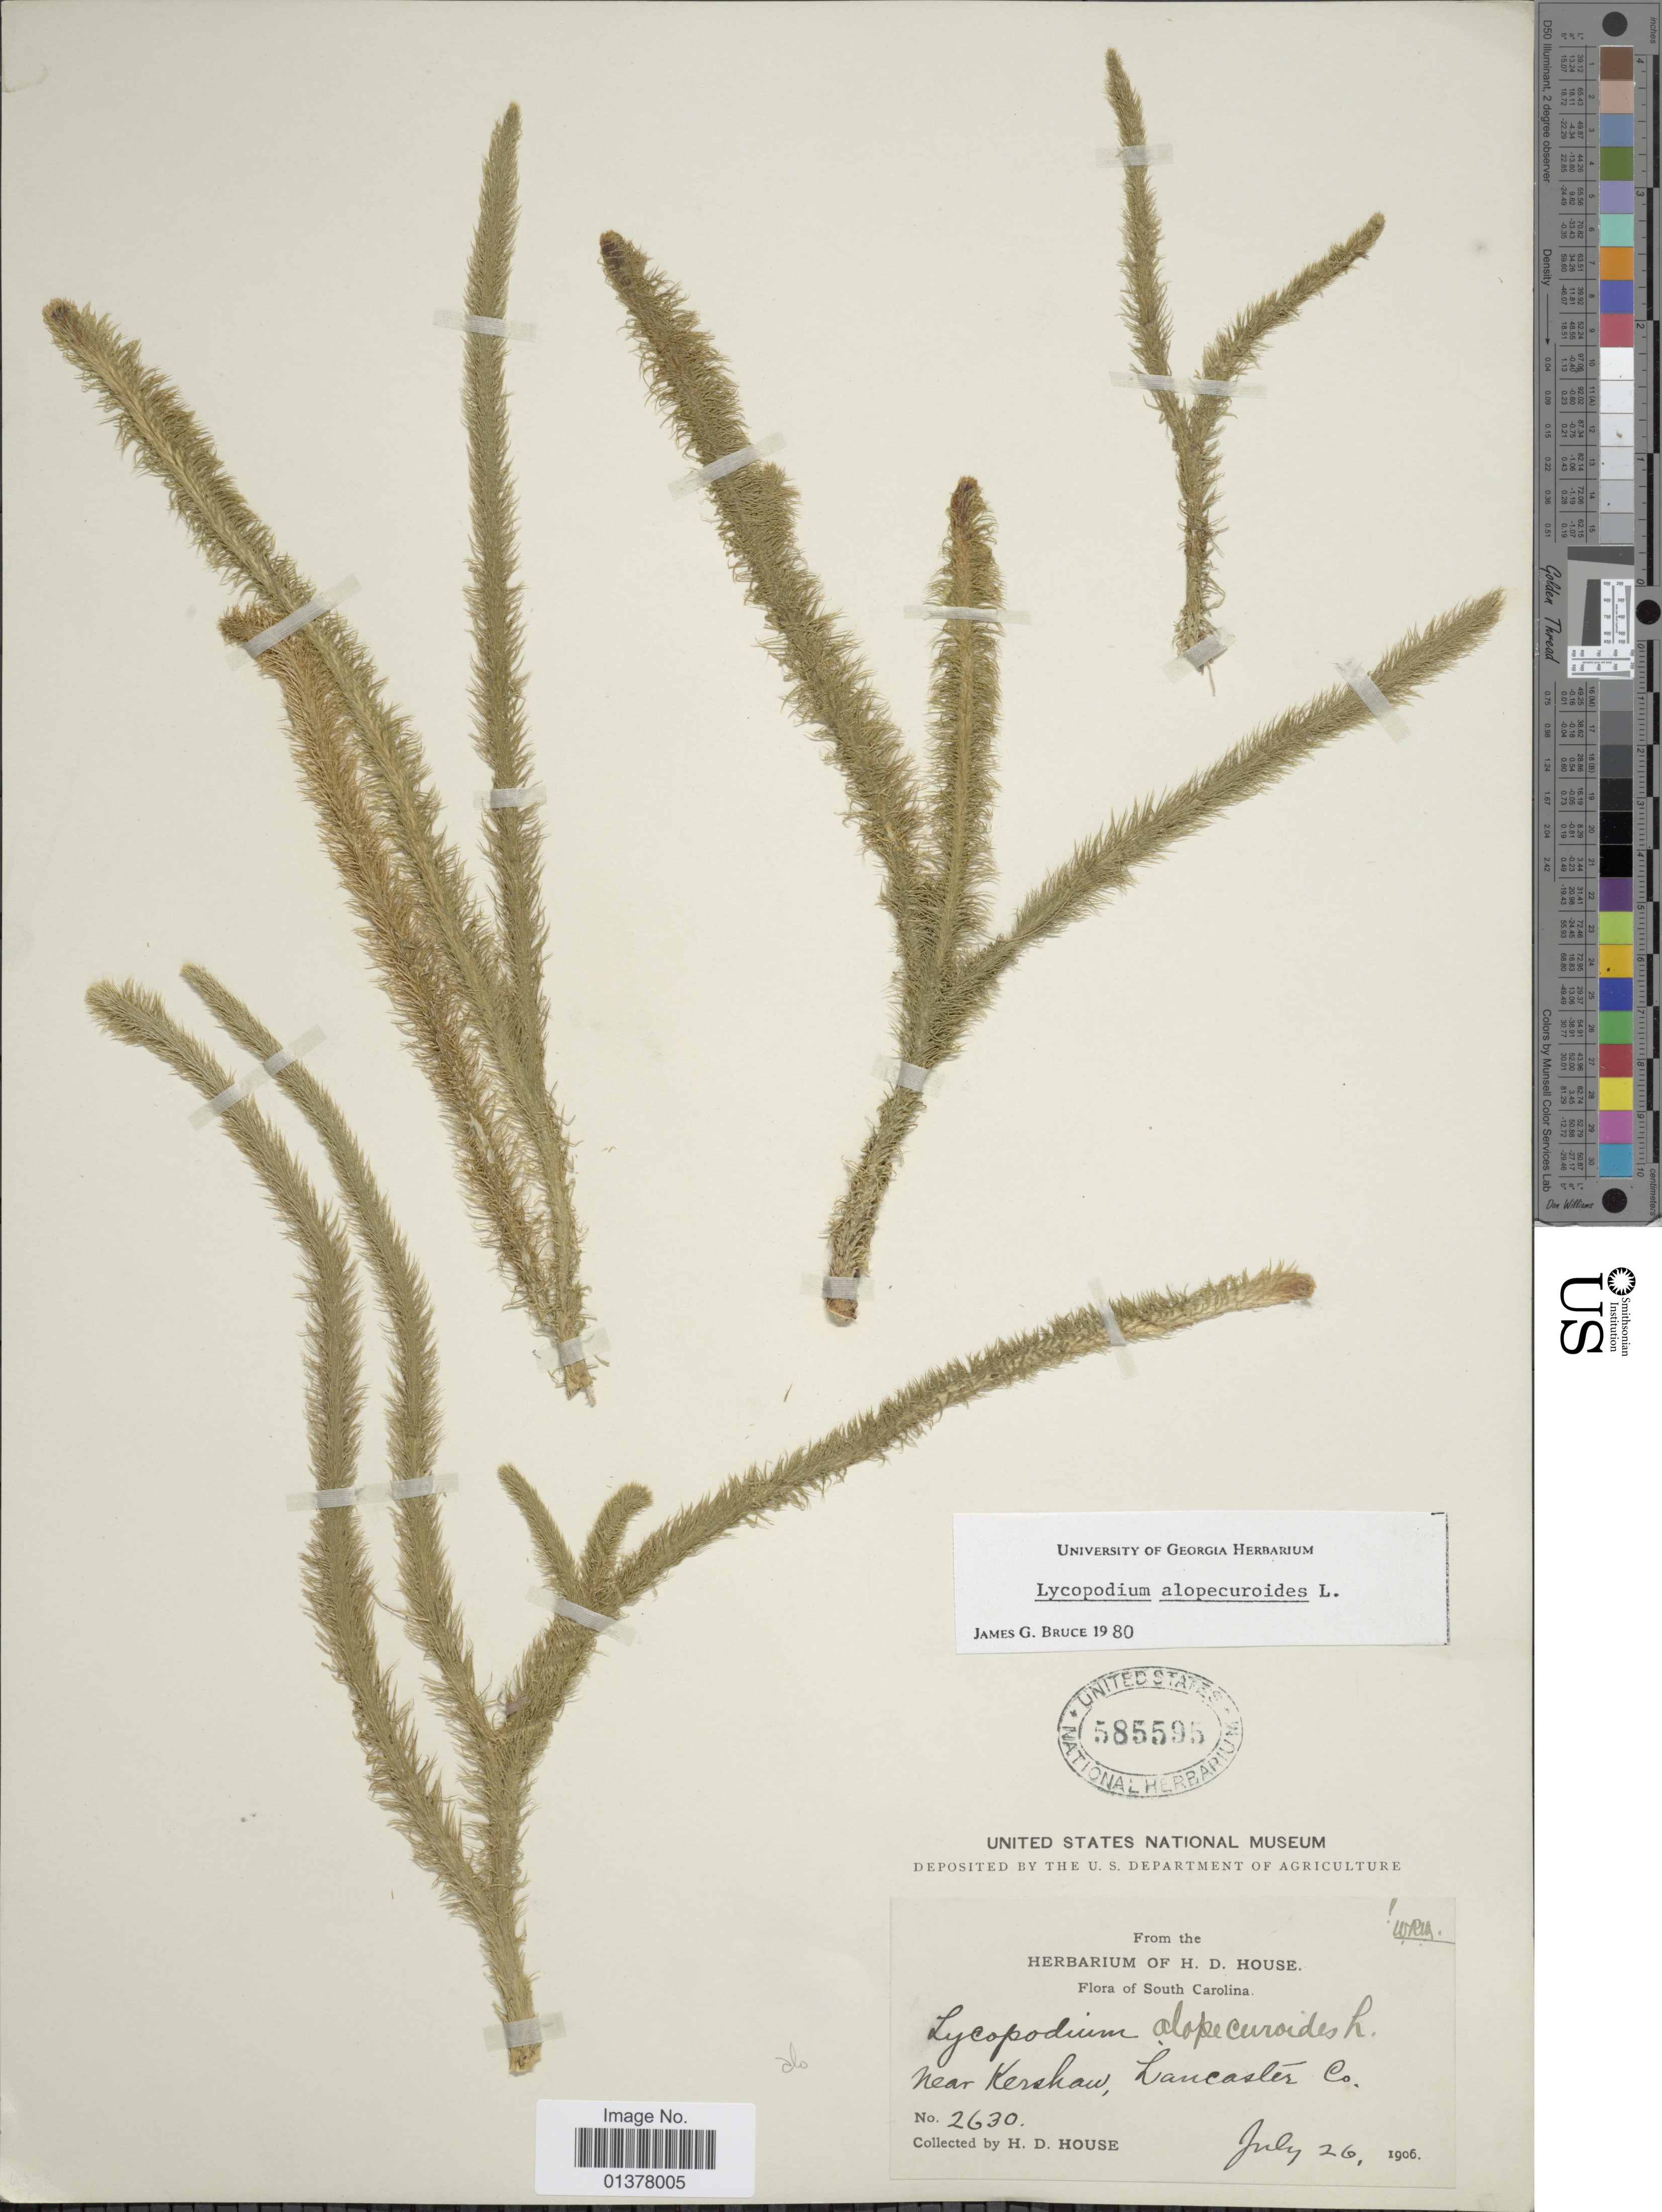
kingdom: Plantae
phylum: Tracheophyta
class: Lycopodiopsida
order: Lycopodiales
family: Lycopodiaceae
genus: Lycopodiella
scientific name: Lycopodiella alopecuroides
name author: (L.) Cranfill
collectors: H. D. House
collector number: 2630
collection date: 1906-07-26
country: United States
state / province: South Carolina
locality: Near Kershaw, Lancaster Co.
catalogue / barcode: US 585595